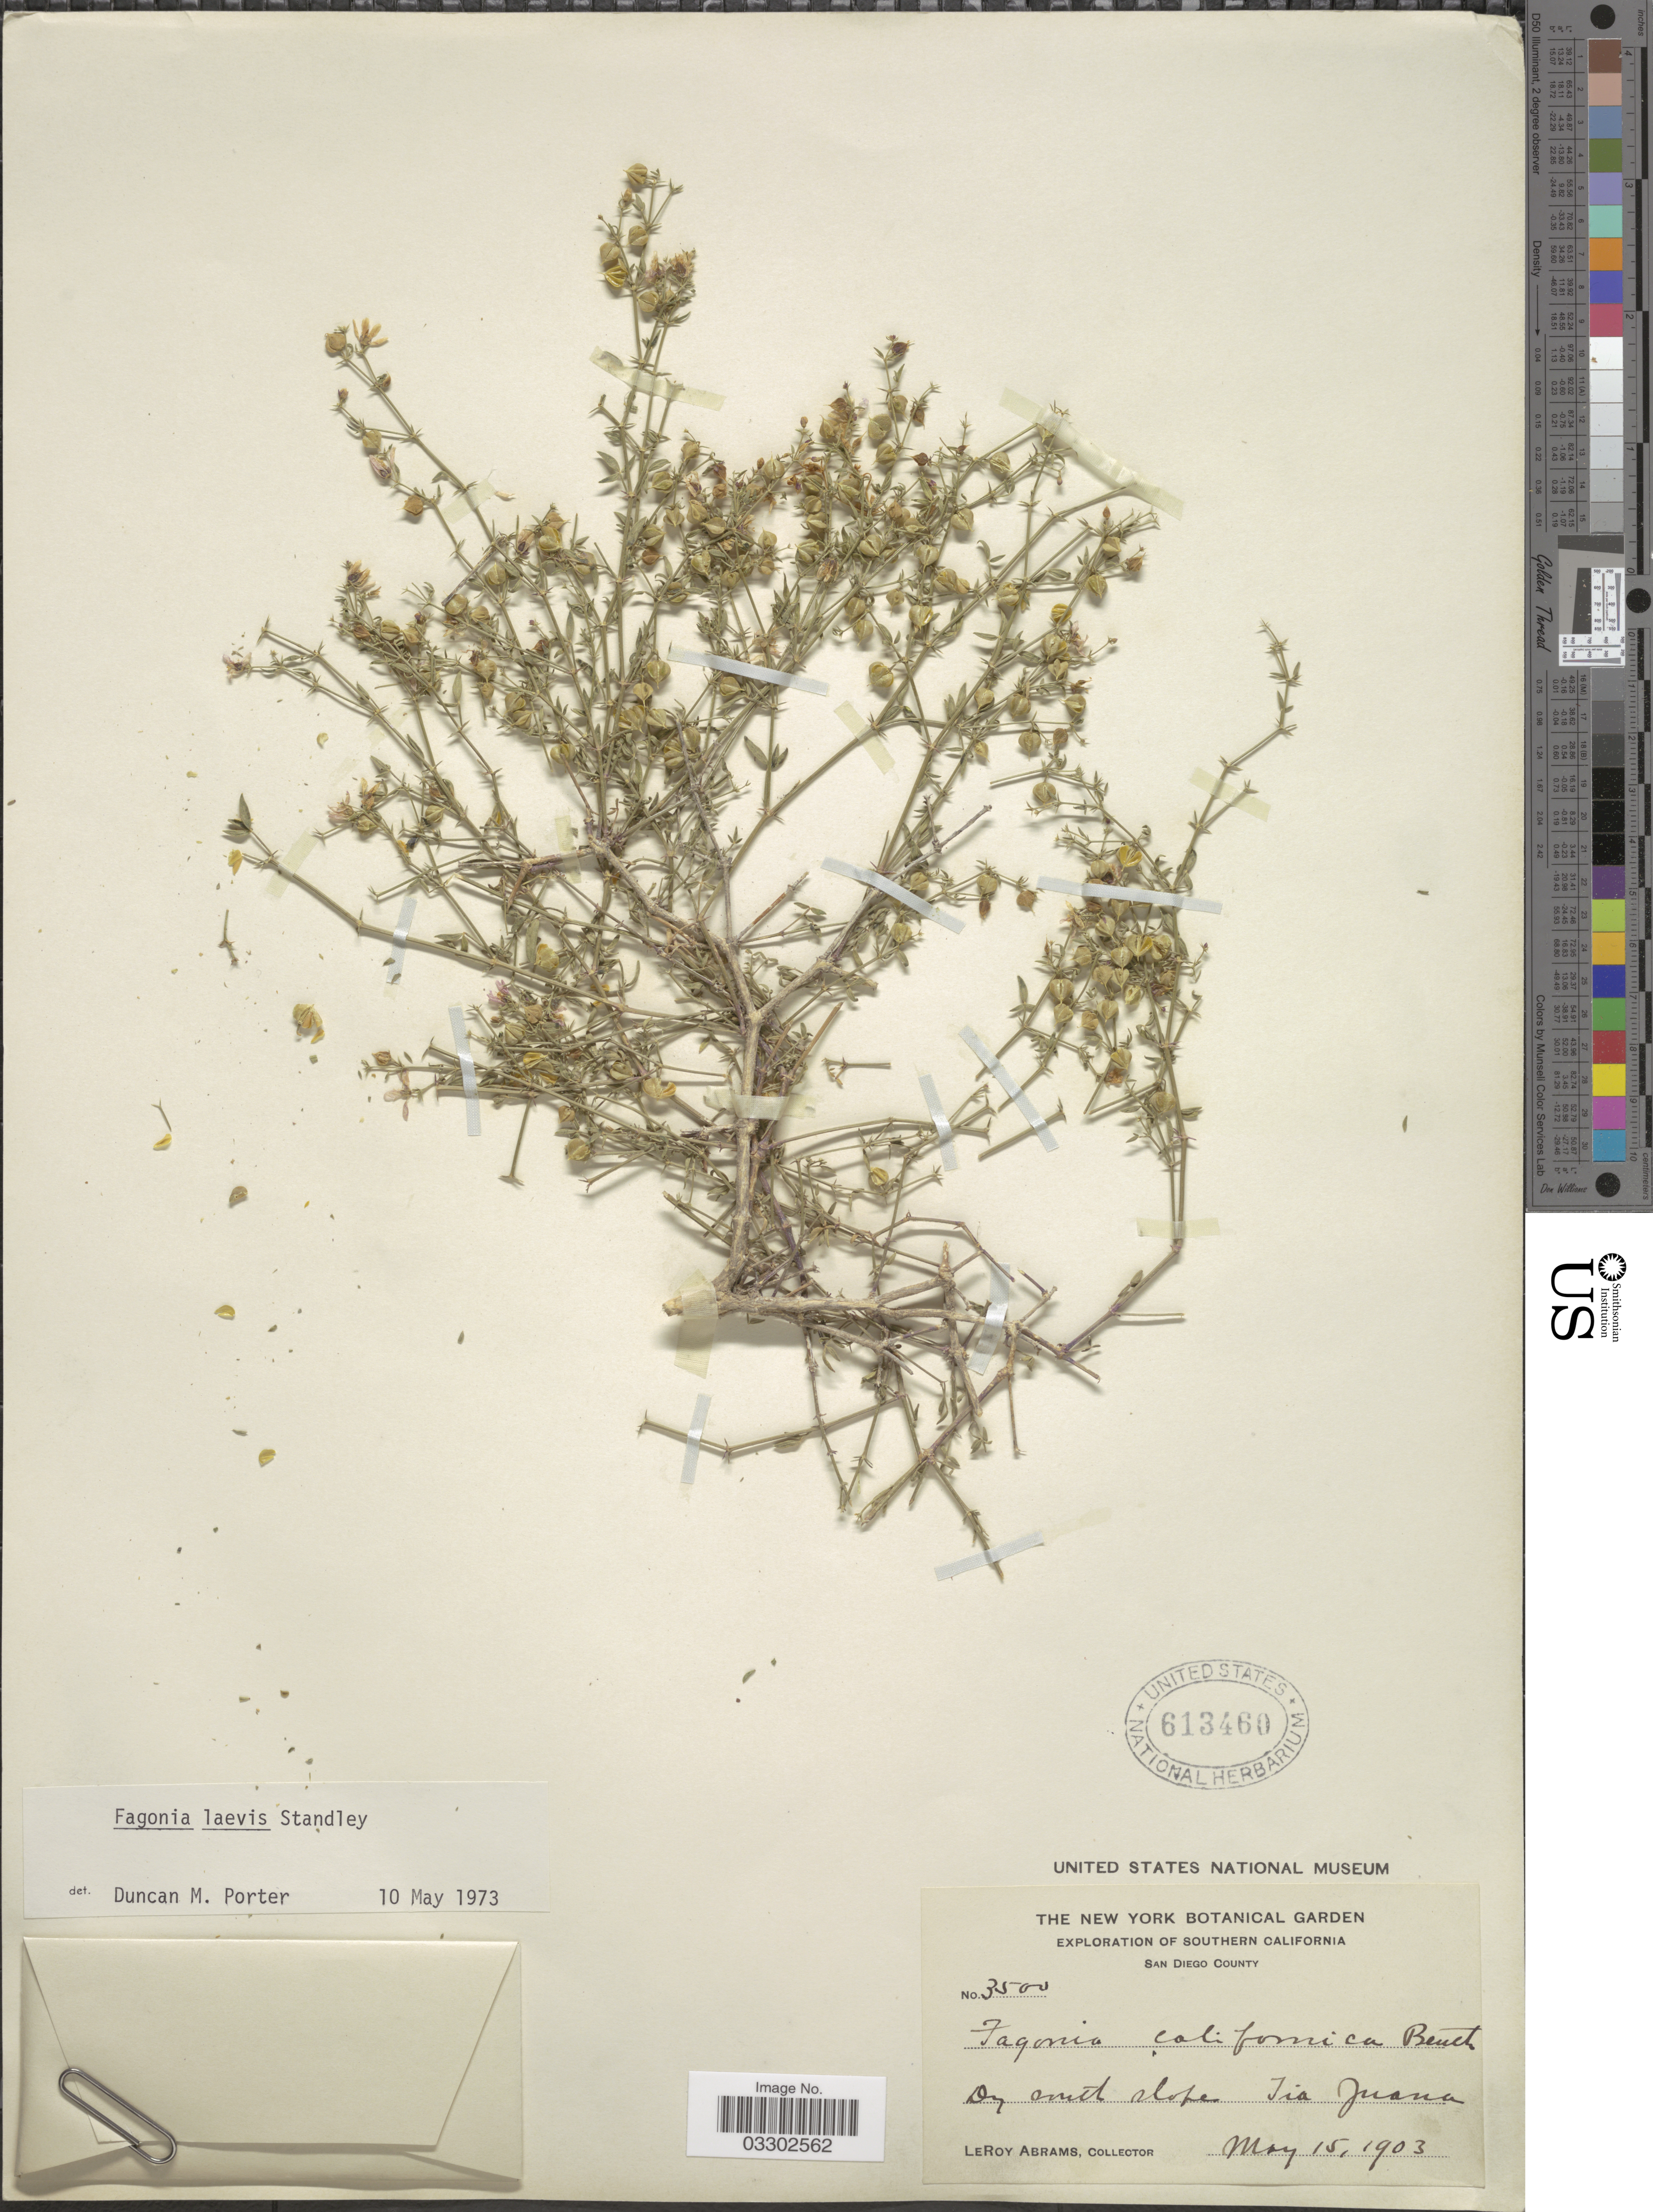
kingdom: Plantae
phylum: Tracheophyta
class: Magnoliopsida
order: Zygophyllales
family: Zygophyllaceae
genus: Fagonia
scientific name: Fagonia laevis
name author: Standl.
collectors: L. Abrams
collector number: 3500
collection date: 1903-05-15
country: United States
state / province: California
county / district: San Diego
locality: Southern California. San Diego County. Tia Juana.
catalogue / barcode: US 613460